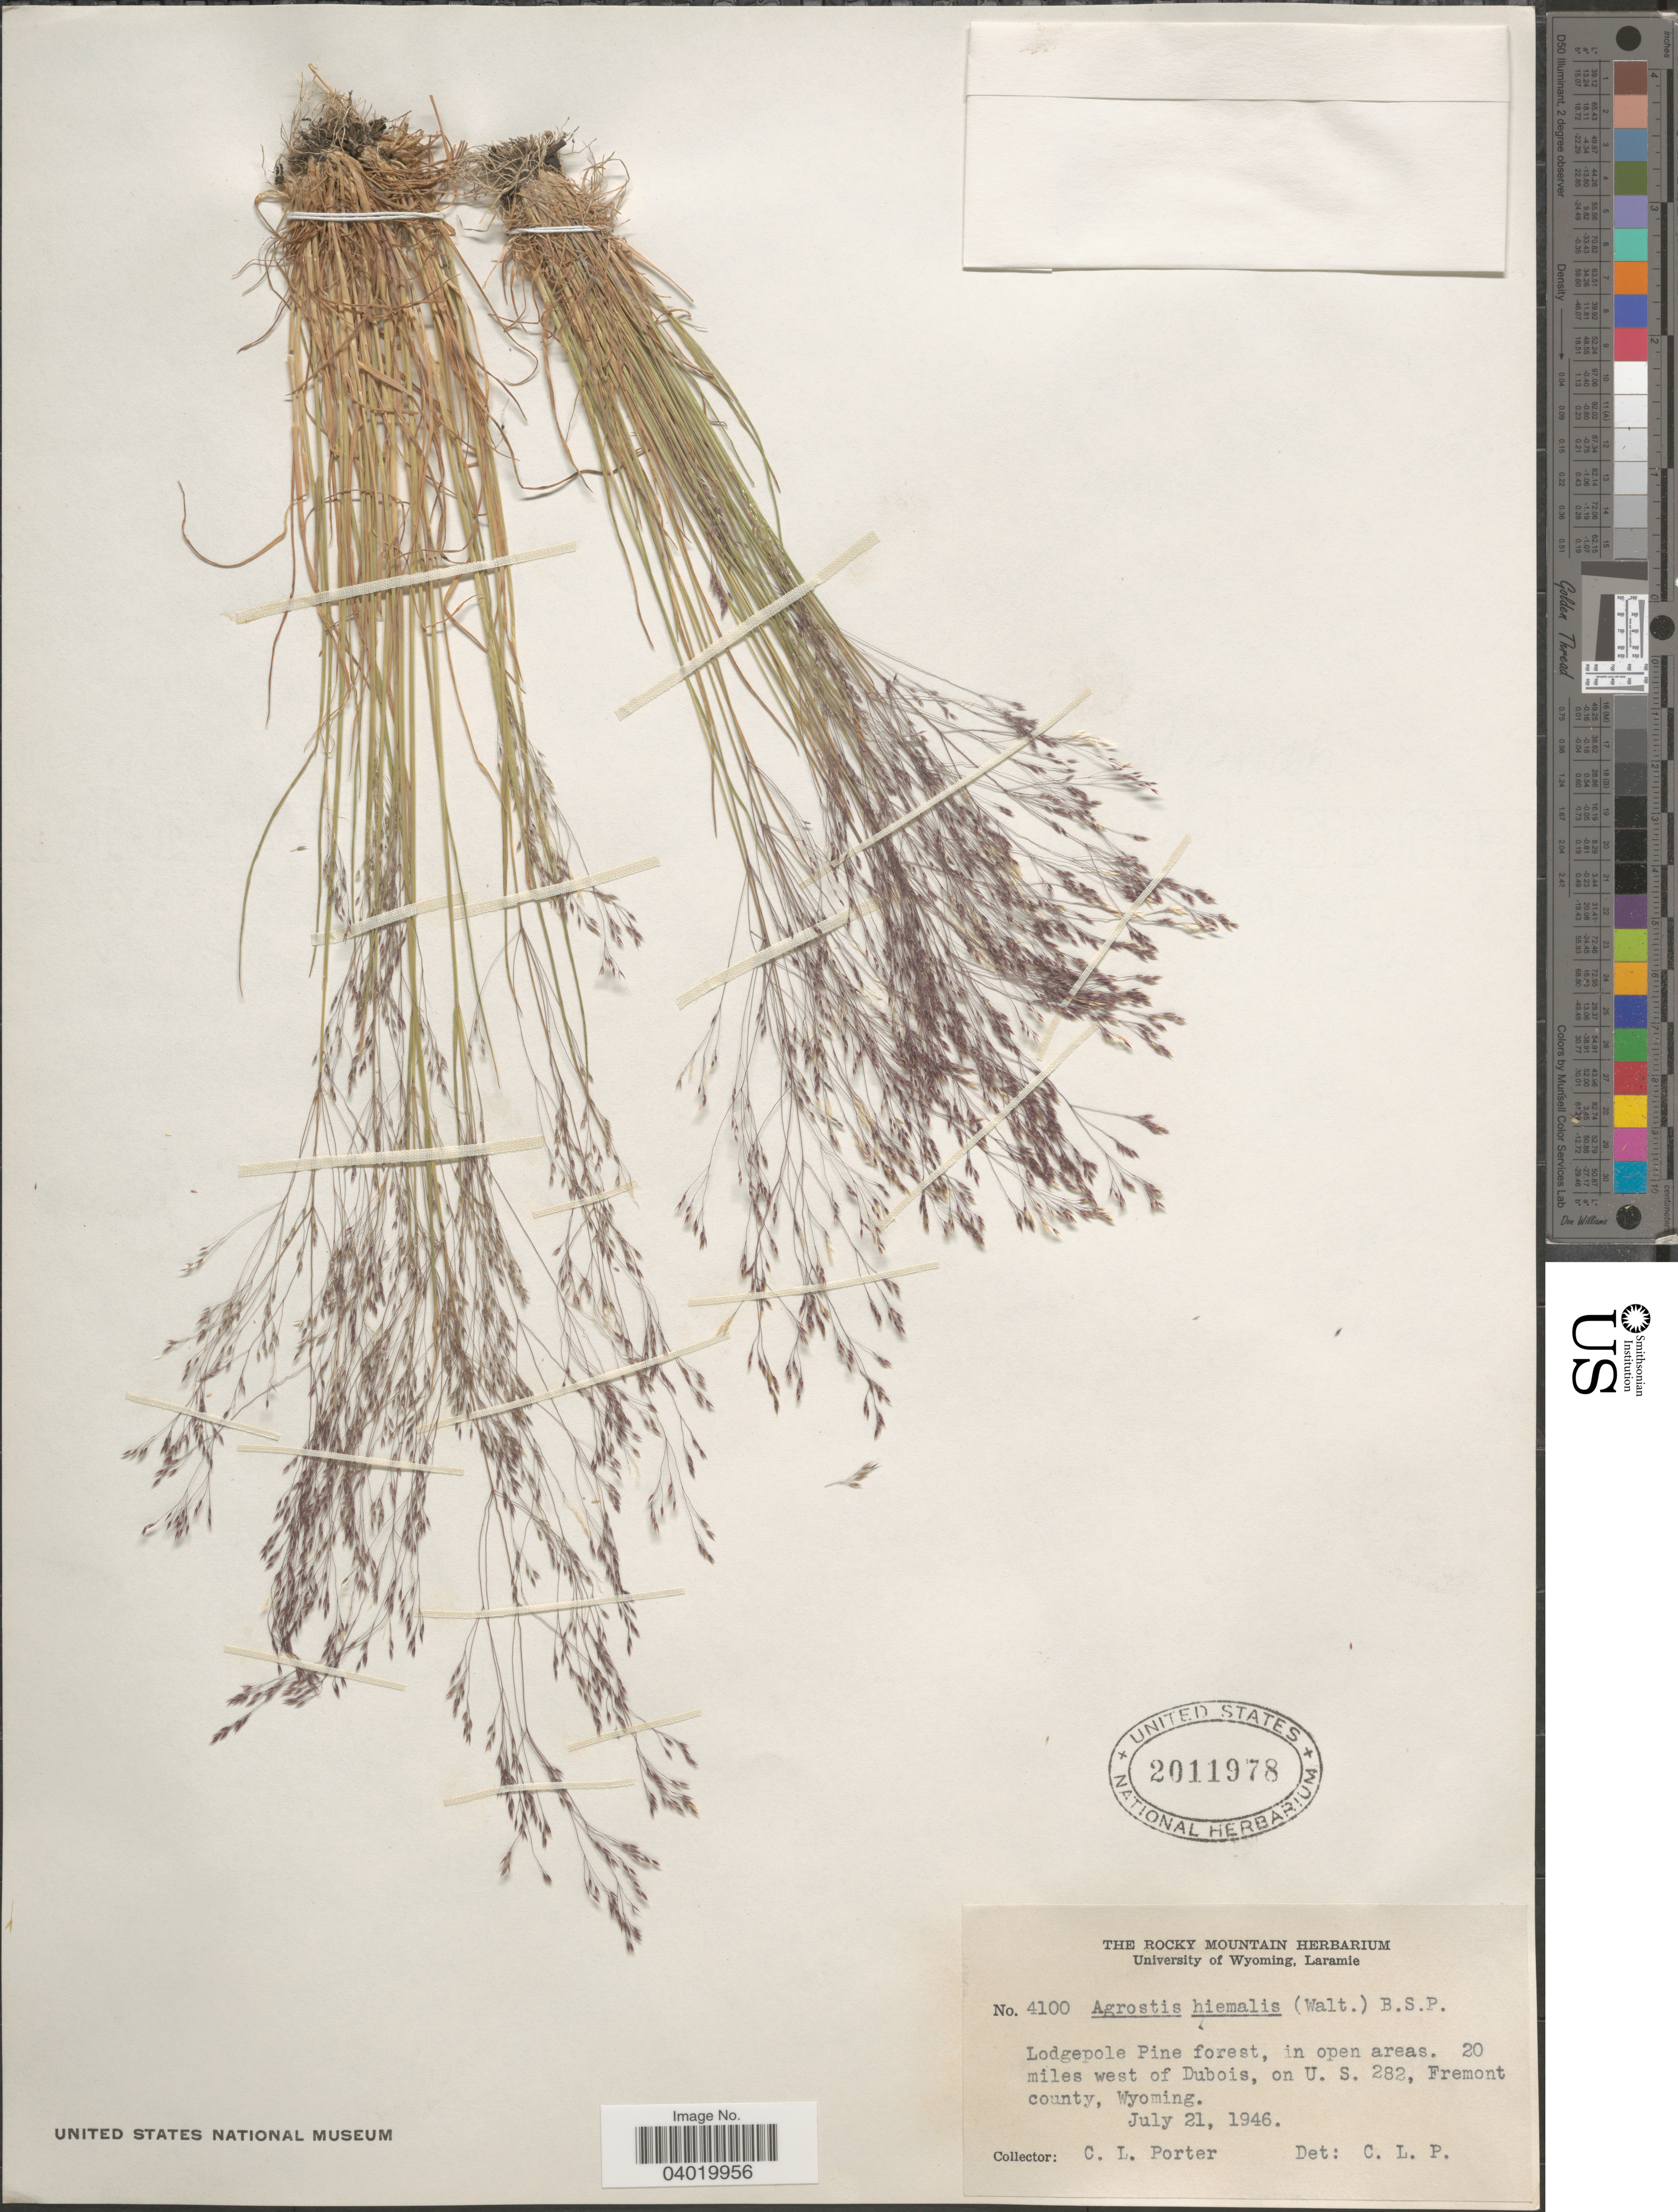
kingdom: Plantae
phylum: Tracheophyta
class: Liliopsida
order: Poales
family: Poaceae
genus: Agrostis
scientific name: Agrostis hyemalis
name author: (Walter) Britton et al.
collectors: C. L. Porter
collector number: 4100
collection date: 1946-07-21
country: United States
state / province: Wyoming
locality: Lodgepole Pine forest, in open areas. 20 miles west of Dubois, on U.S. 282, Fremont county.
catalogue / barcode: US 2011978